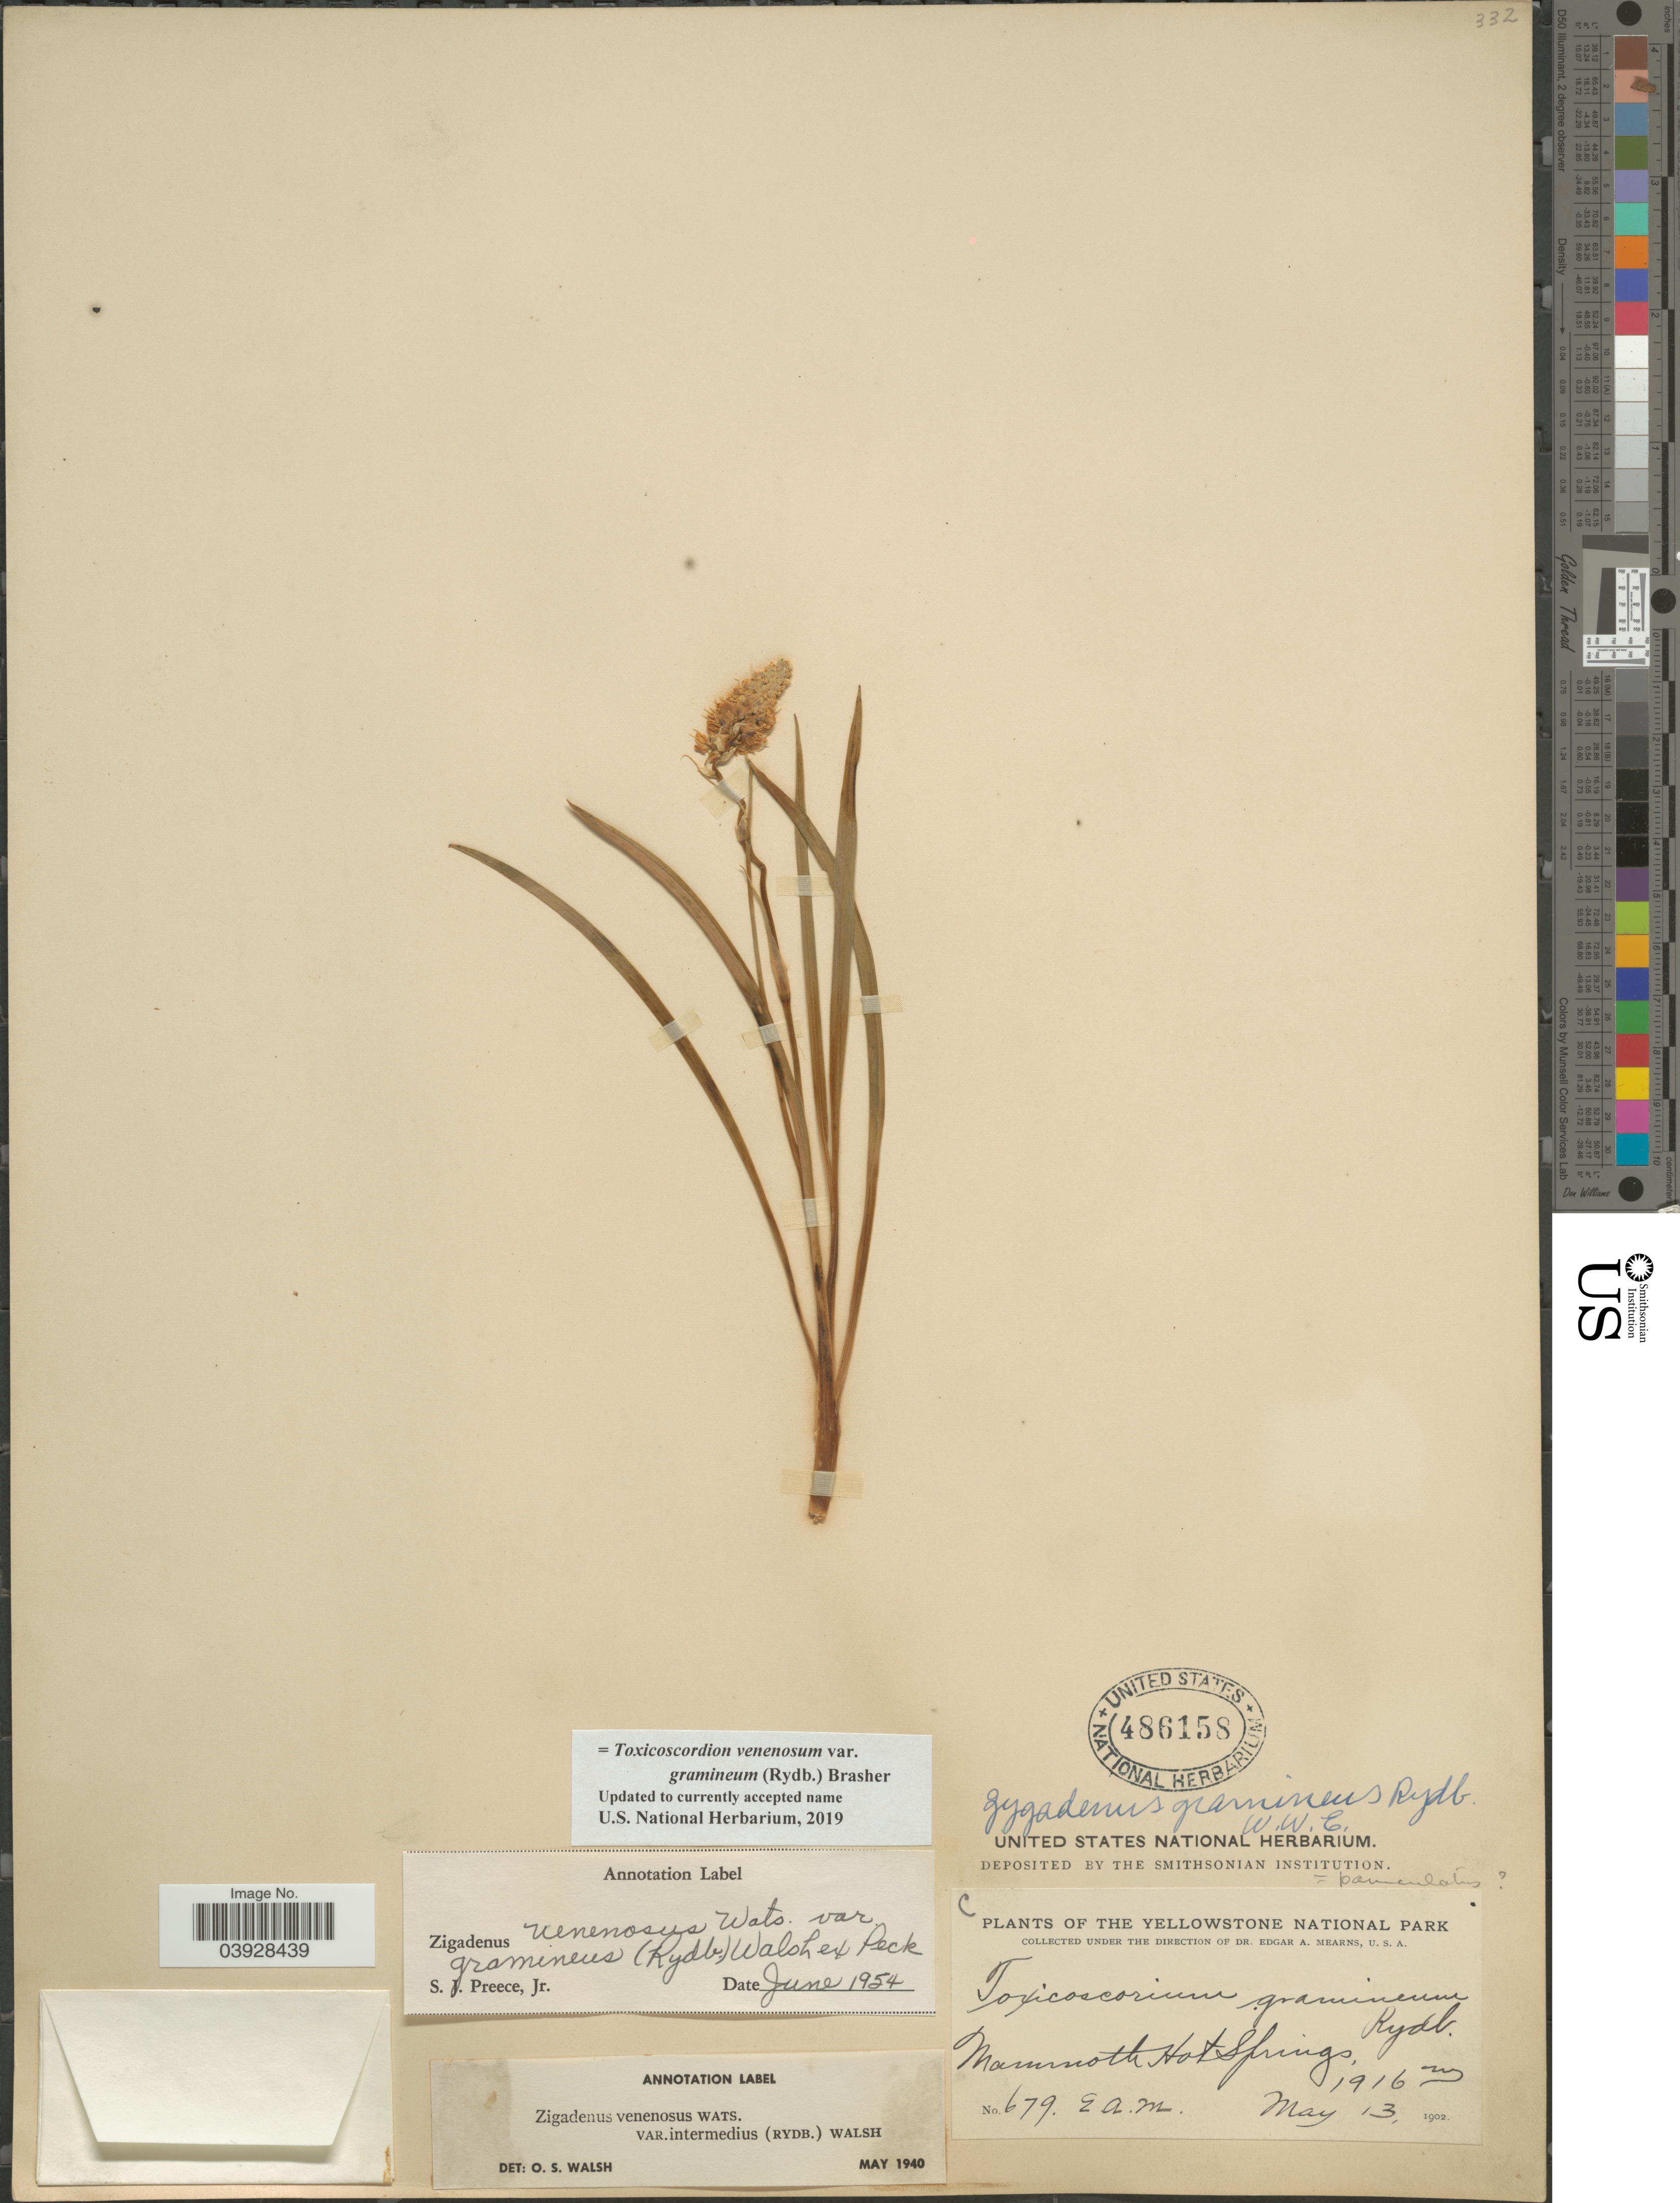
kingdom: Plantae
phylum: Tracheophyta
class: Liliopsida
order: Liliales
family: Melanthiaceae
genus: Toxicoscordion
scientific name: Toxicoscordion venenosum var. gramineum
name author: (Rydb.) Brasher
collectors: E. A. Mearns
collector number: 679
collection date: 1902-05-13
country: United States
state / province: Wyoming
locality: The Yellowstone National Park. Mammoth Hot Springs.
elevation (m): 1916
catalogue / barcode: US 486158